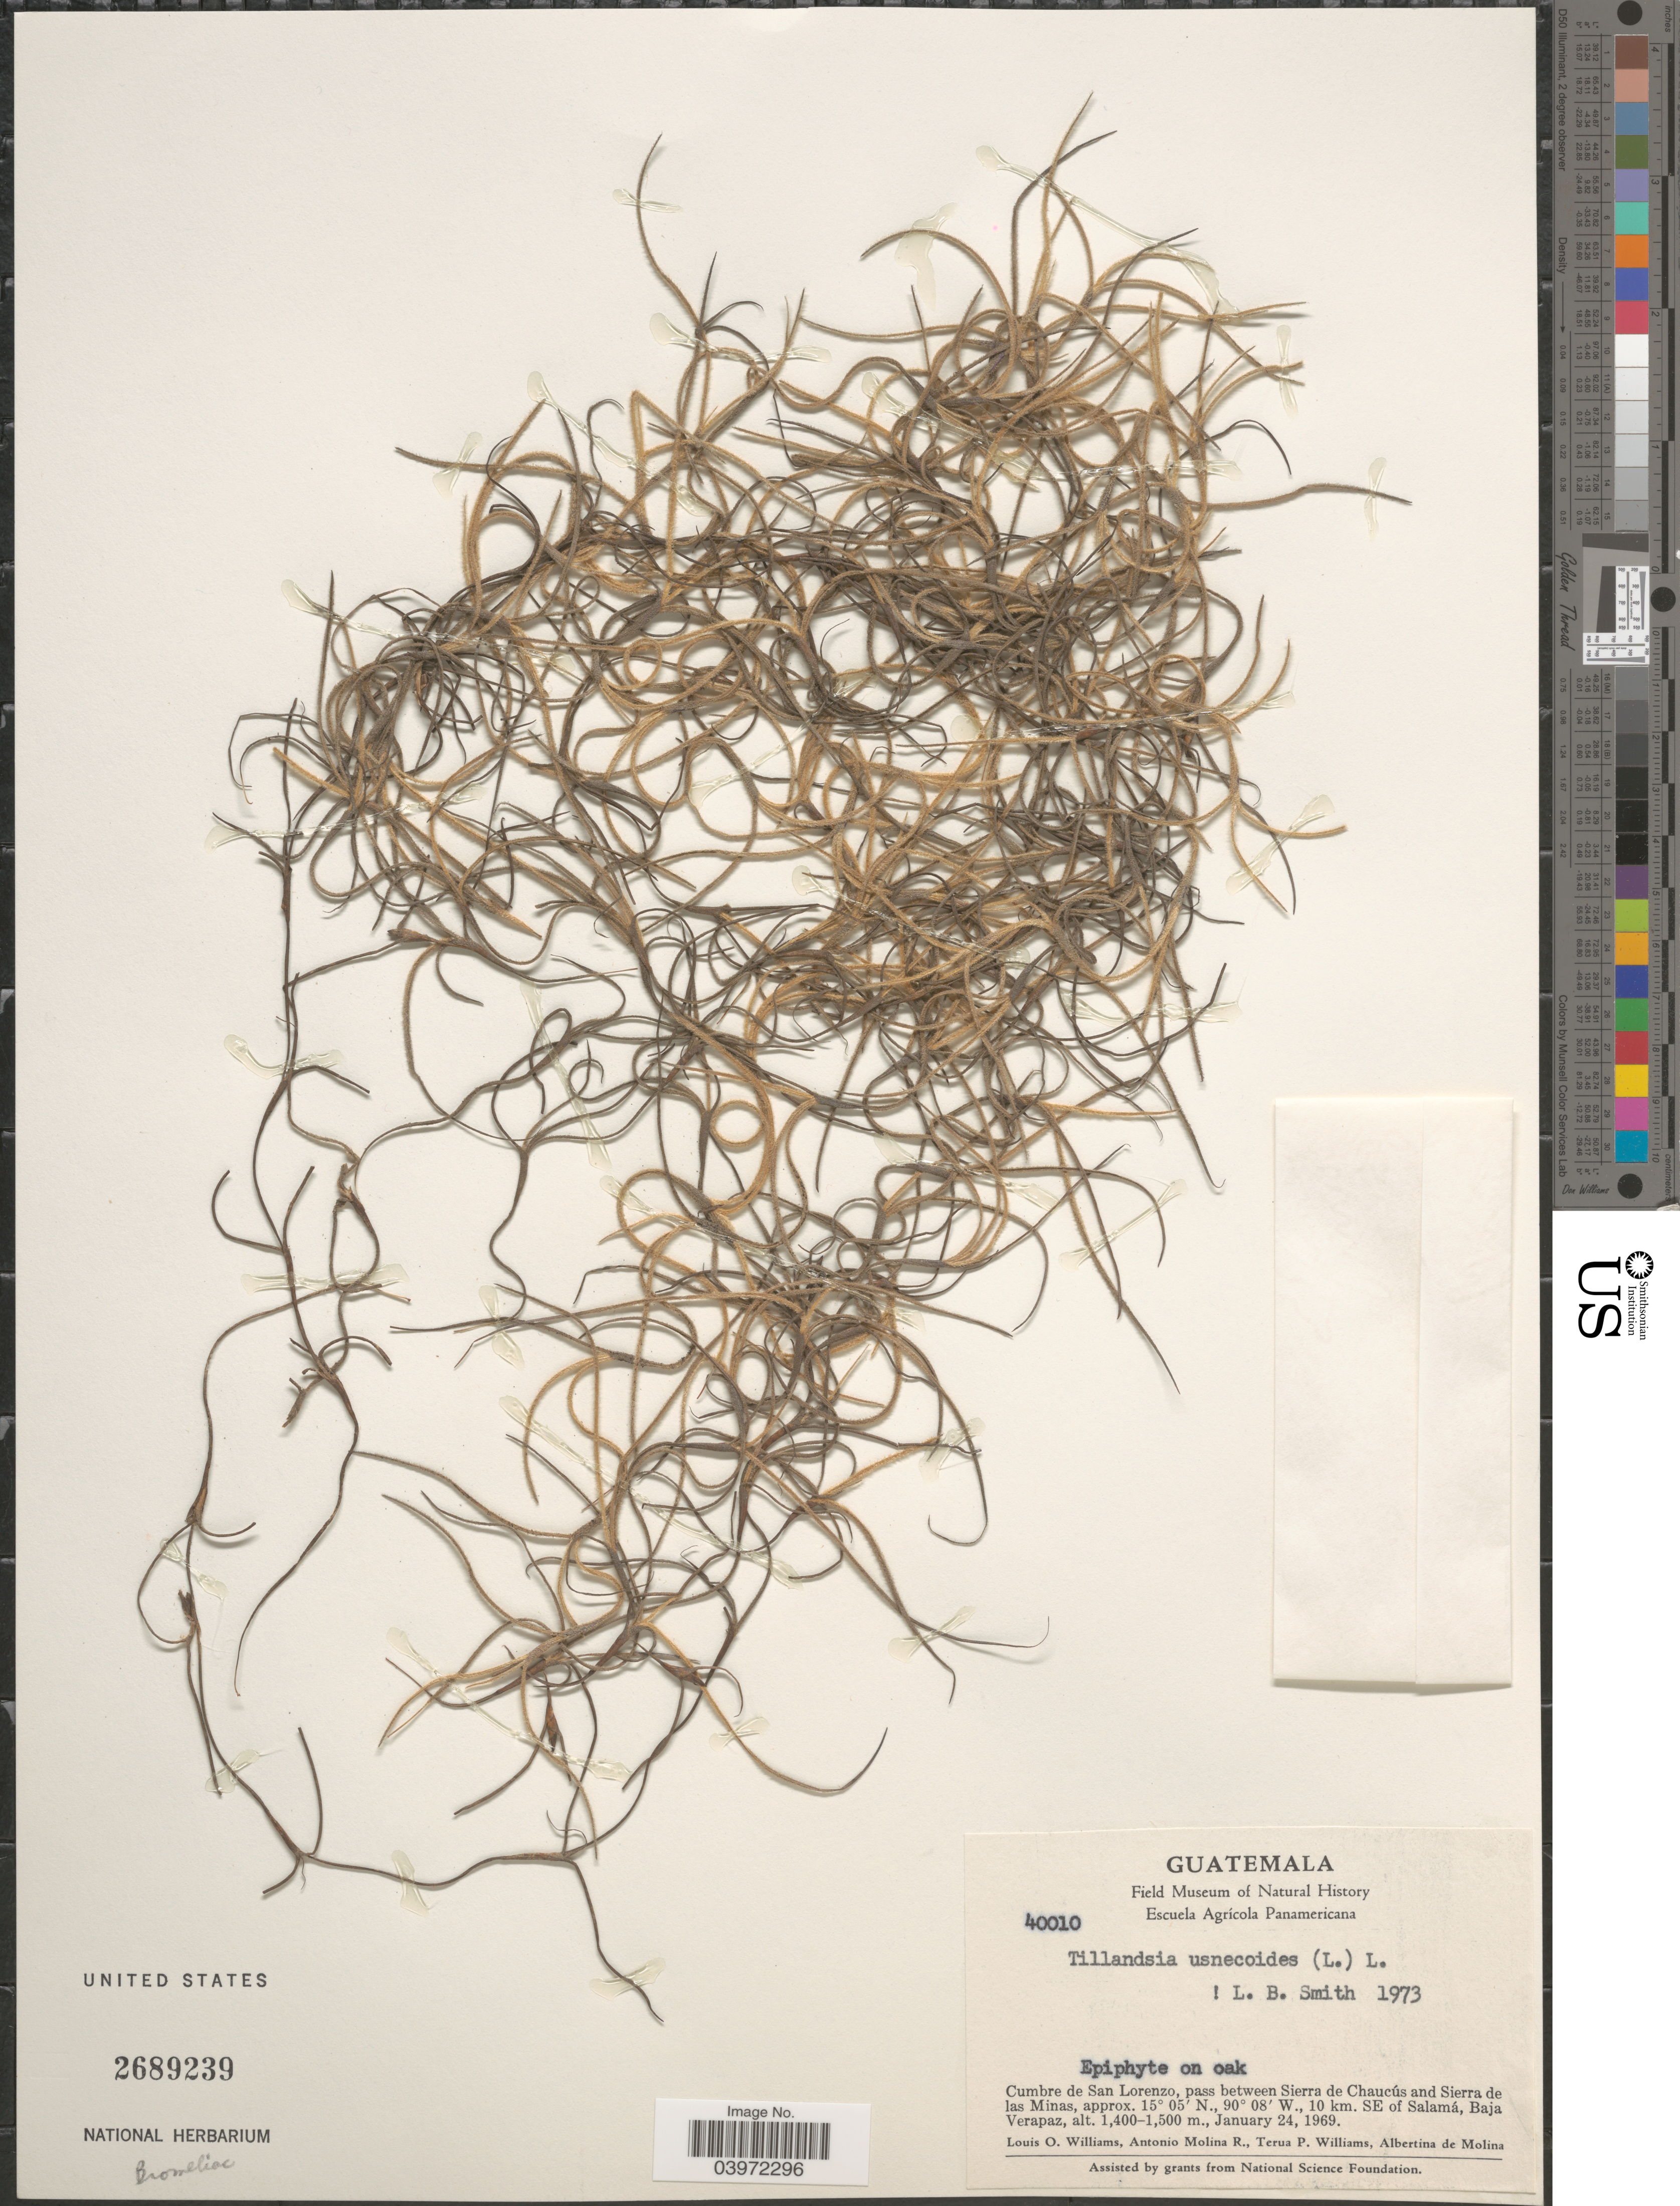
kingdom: Plantae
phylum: Tracheophyta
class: Liliopsida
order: Poales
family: Bromeliaceae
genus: Tillandsia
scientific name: Tillandsia usneoides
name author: (L.) L.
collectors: L. O. Williams, A. Molina R., T. Williams & A. R. Molina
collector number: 40010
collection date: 1969-01-24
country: Guatemala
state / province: Baja Verapaz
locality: Cumbre de San Lorenzo, pass between Sierra de Chaucús and Sierra de las Minas, 10 km. SE of Salamá.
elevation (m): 1400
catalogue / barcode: US 2689239